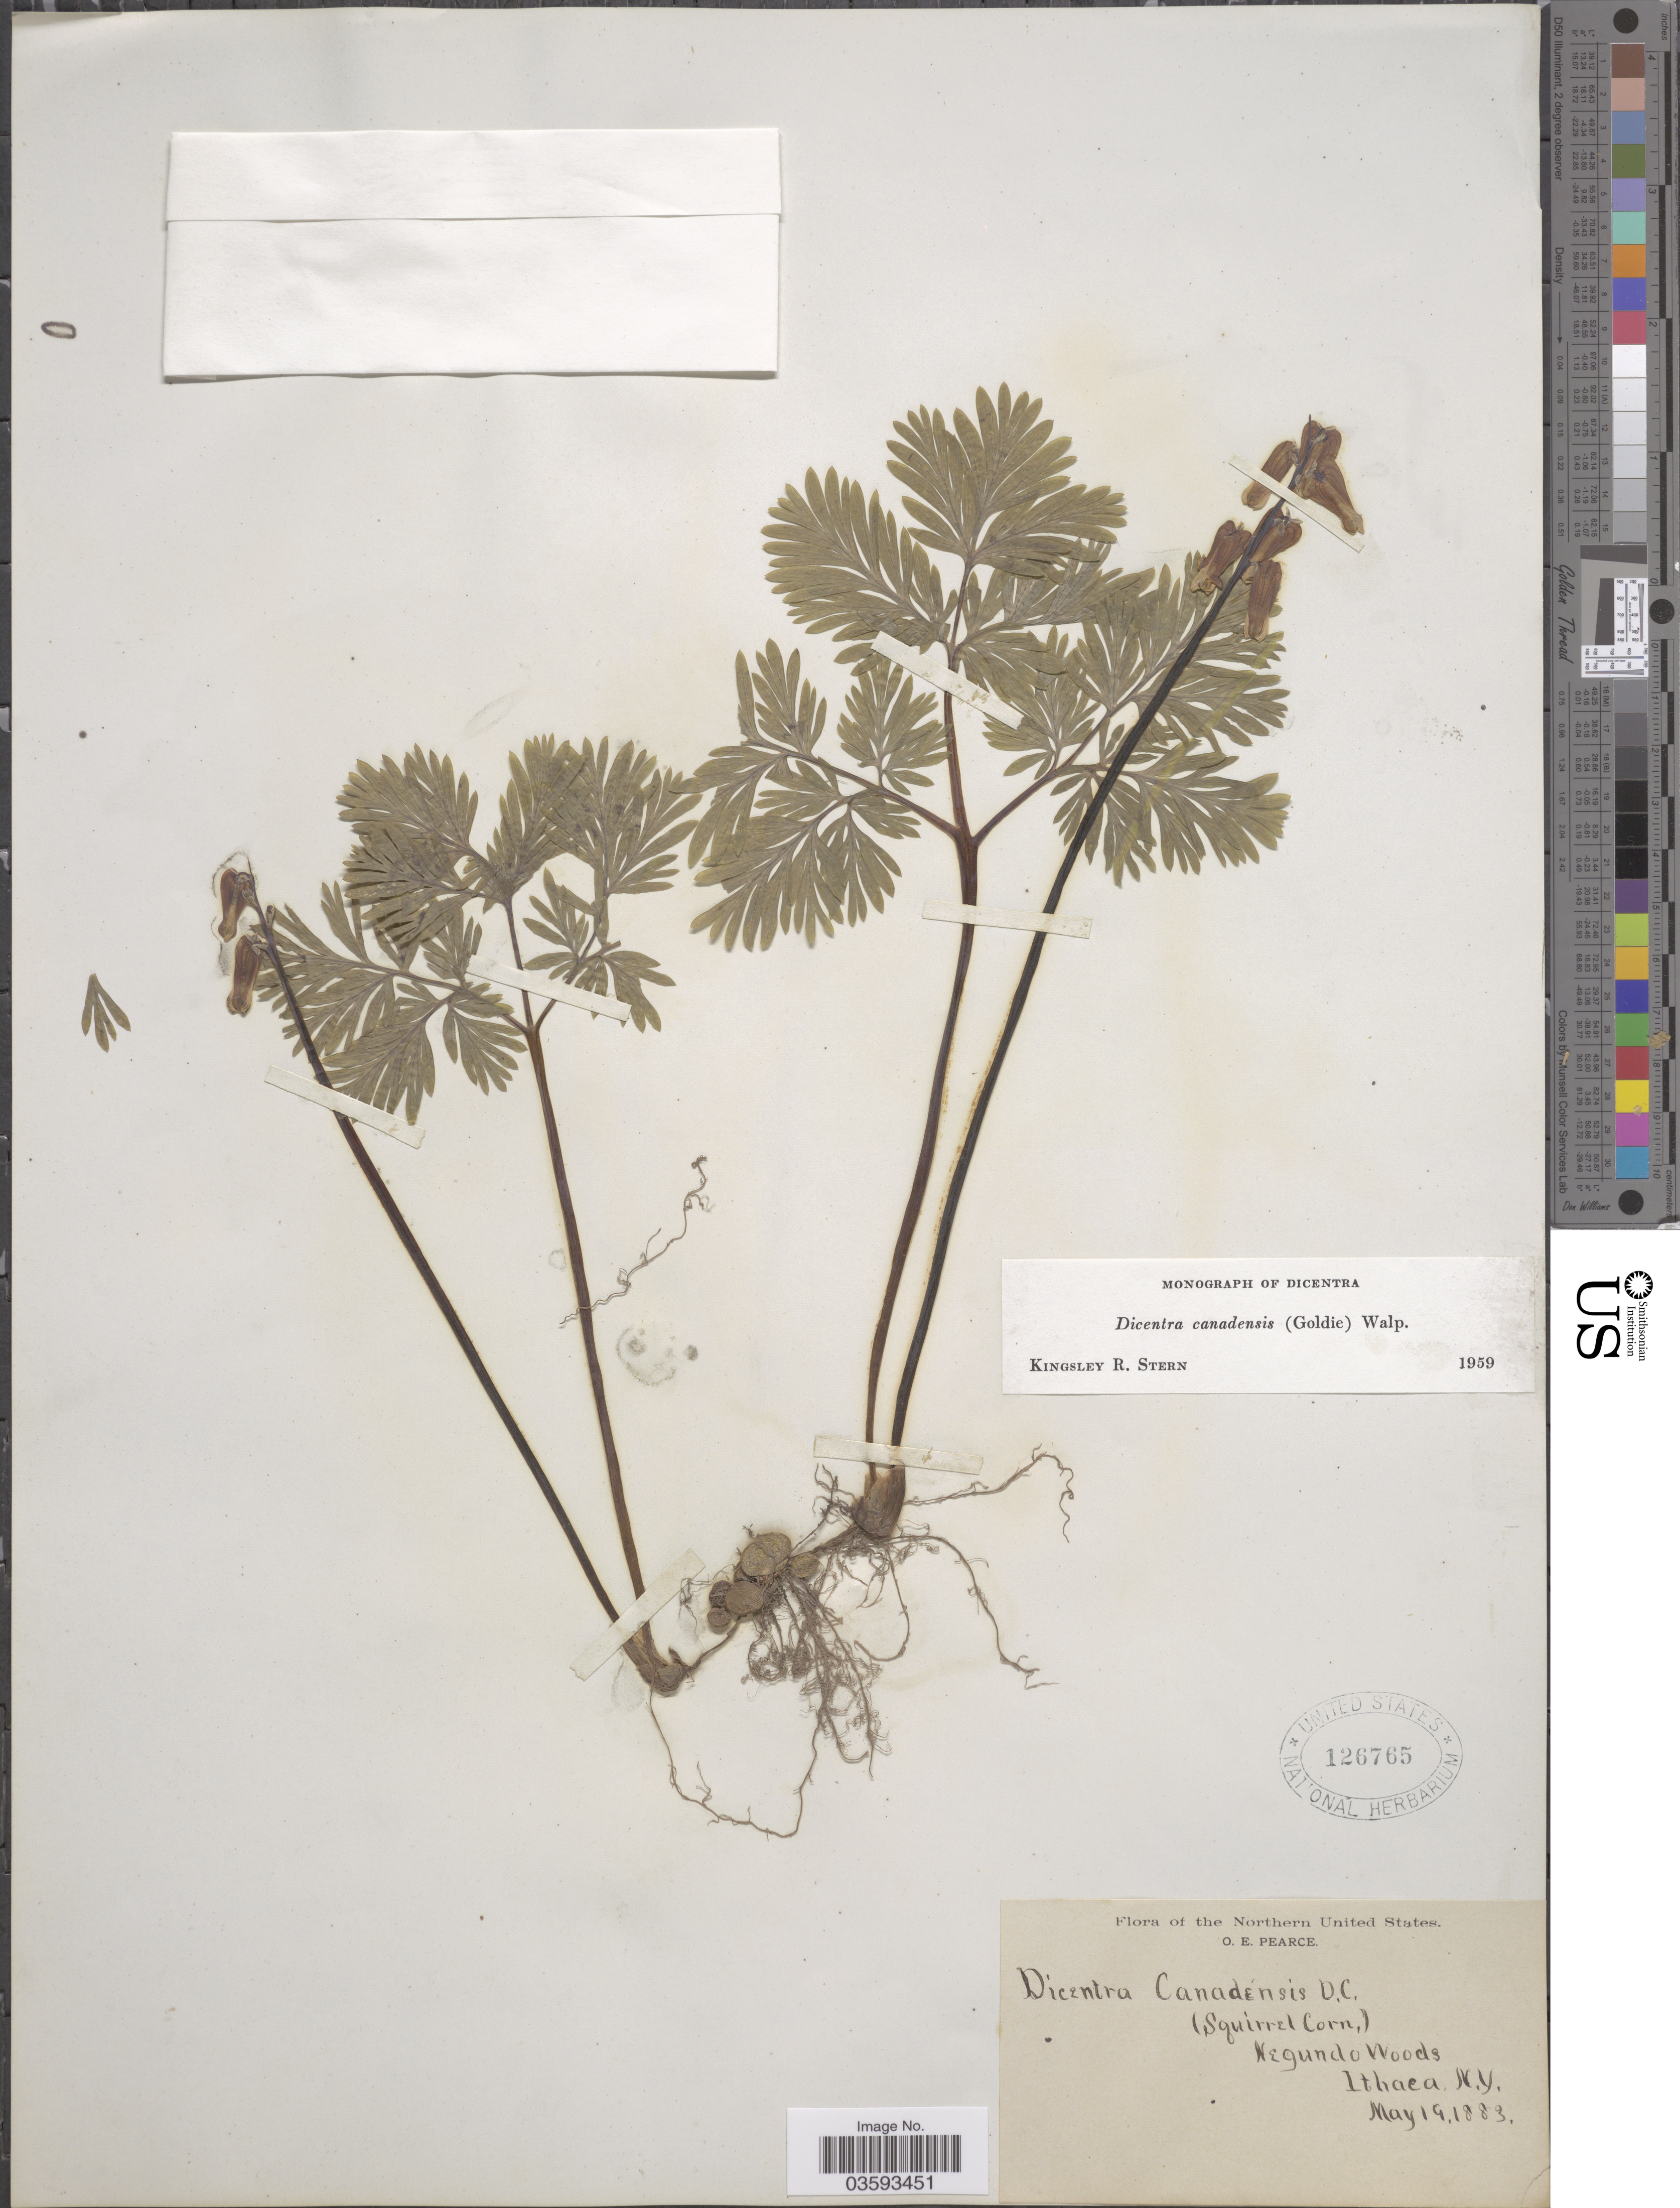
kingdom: Plantae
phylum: Tracheophyta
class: Magnoliopsida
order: Ranunculales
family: Papaveraceae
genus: Dicentra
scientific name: Dicentra canadensis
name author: (Goldie) Walp.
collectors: O. E. Pearce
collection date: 1883-05-19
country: United States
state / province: New York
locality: The Northern United States. Negundo Woods, Ithaca.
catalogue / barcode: US 126765